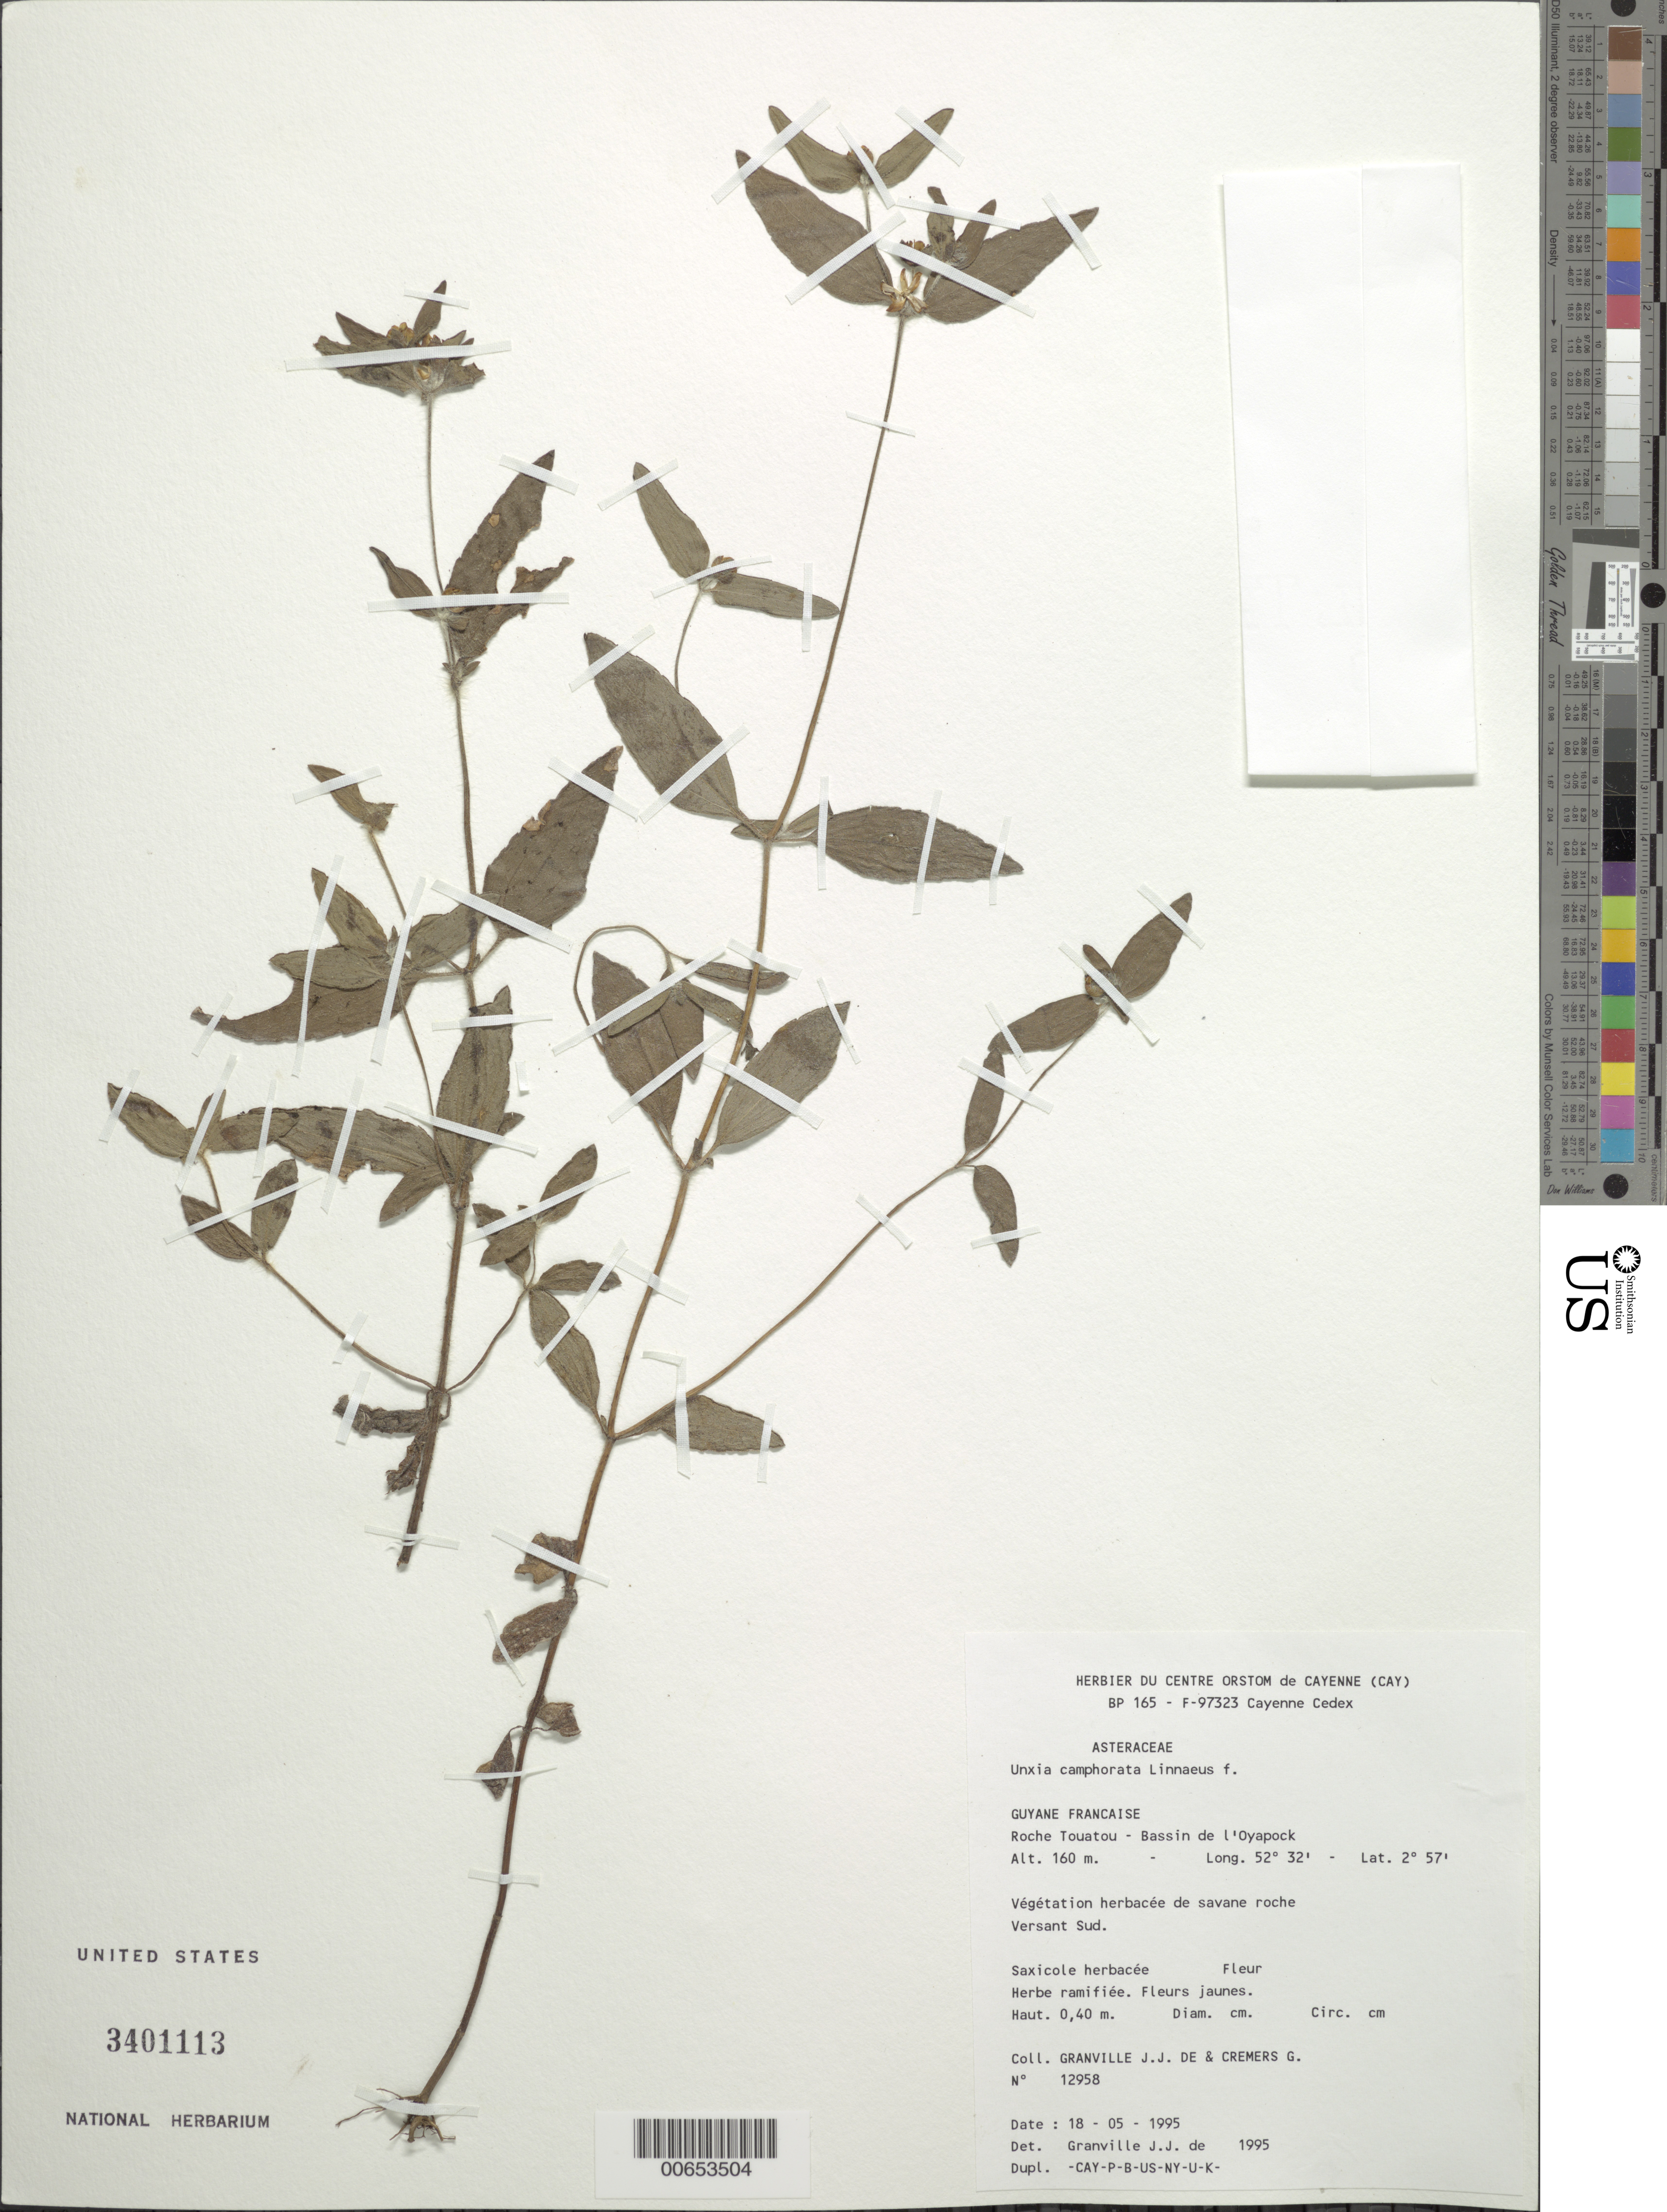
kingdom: Plantae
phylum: Tracheophyta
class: Magnoliopsida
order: Asterales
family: Asteraceae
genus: Unxia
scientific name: Unxia camphorata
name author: L. f.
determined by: Granville, J. J. de, (CAY), Institut de Recherche pour le Developpement (IRD) (FRENCH GUIANA)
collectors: J.-J. de Granville & G. Cremers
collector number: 12958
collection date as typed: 18-May-95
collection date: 1995-05-18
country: French Guiana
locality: Roche Touatou, Bassin de l'Oyapock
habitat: Herbaceous vegetation, rocky savanna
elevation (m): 160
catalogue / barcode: US 3401113